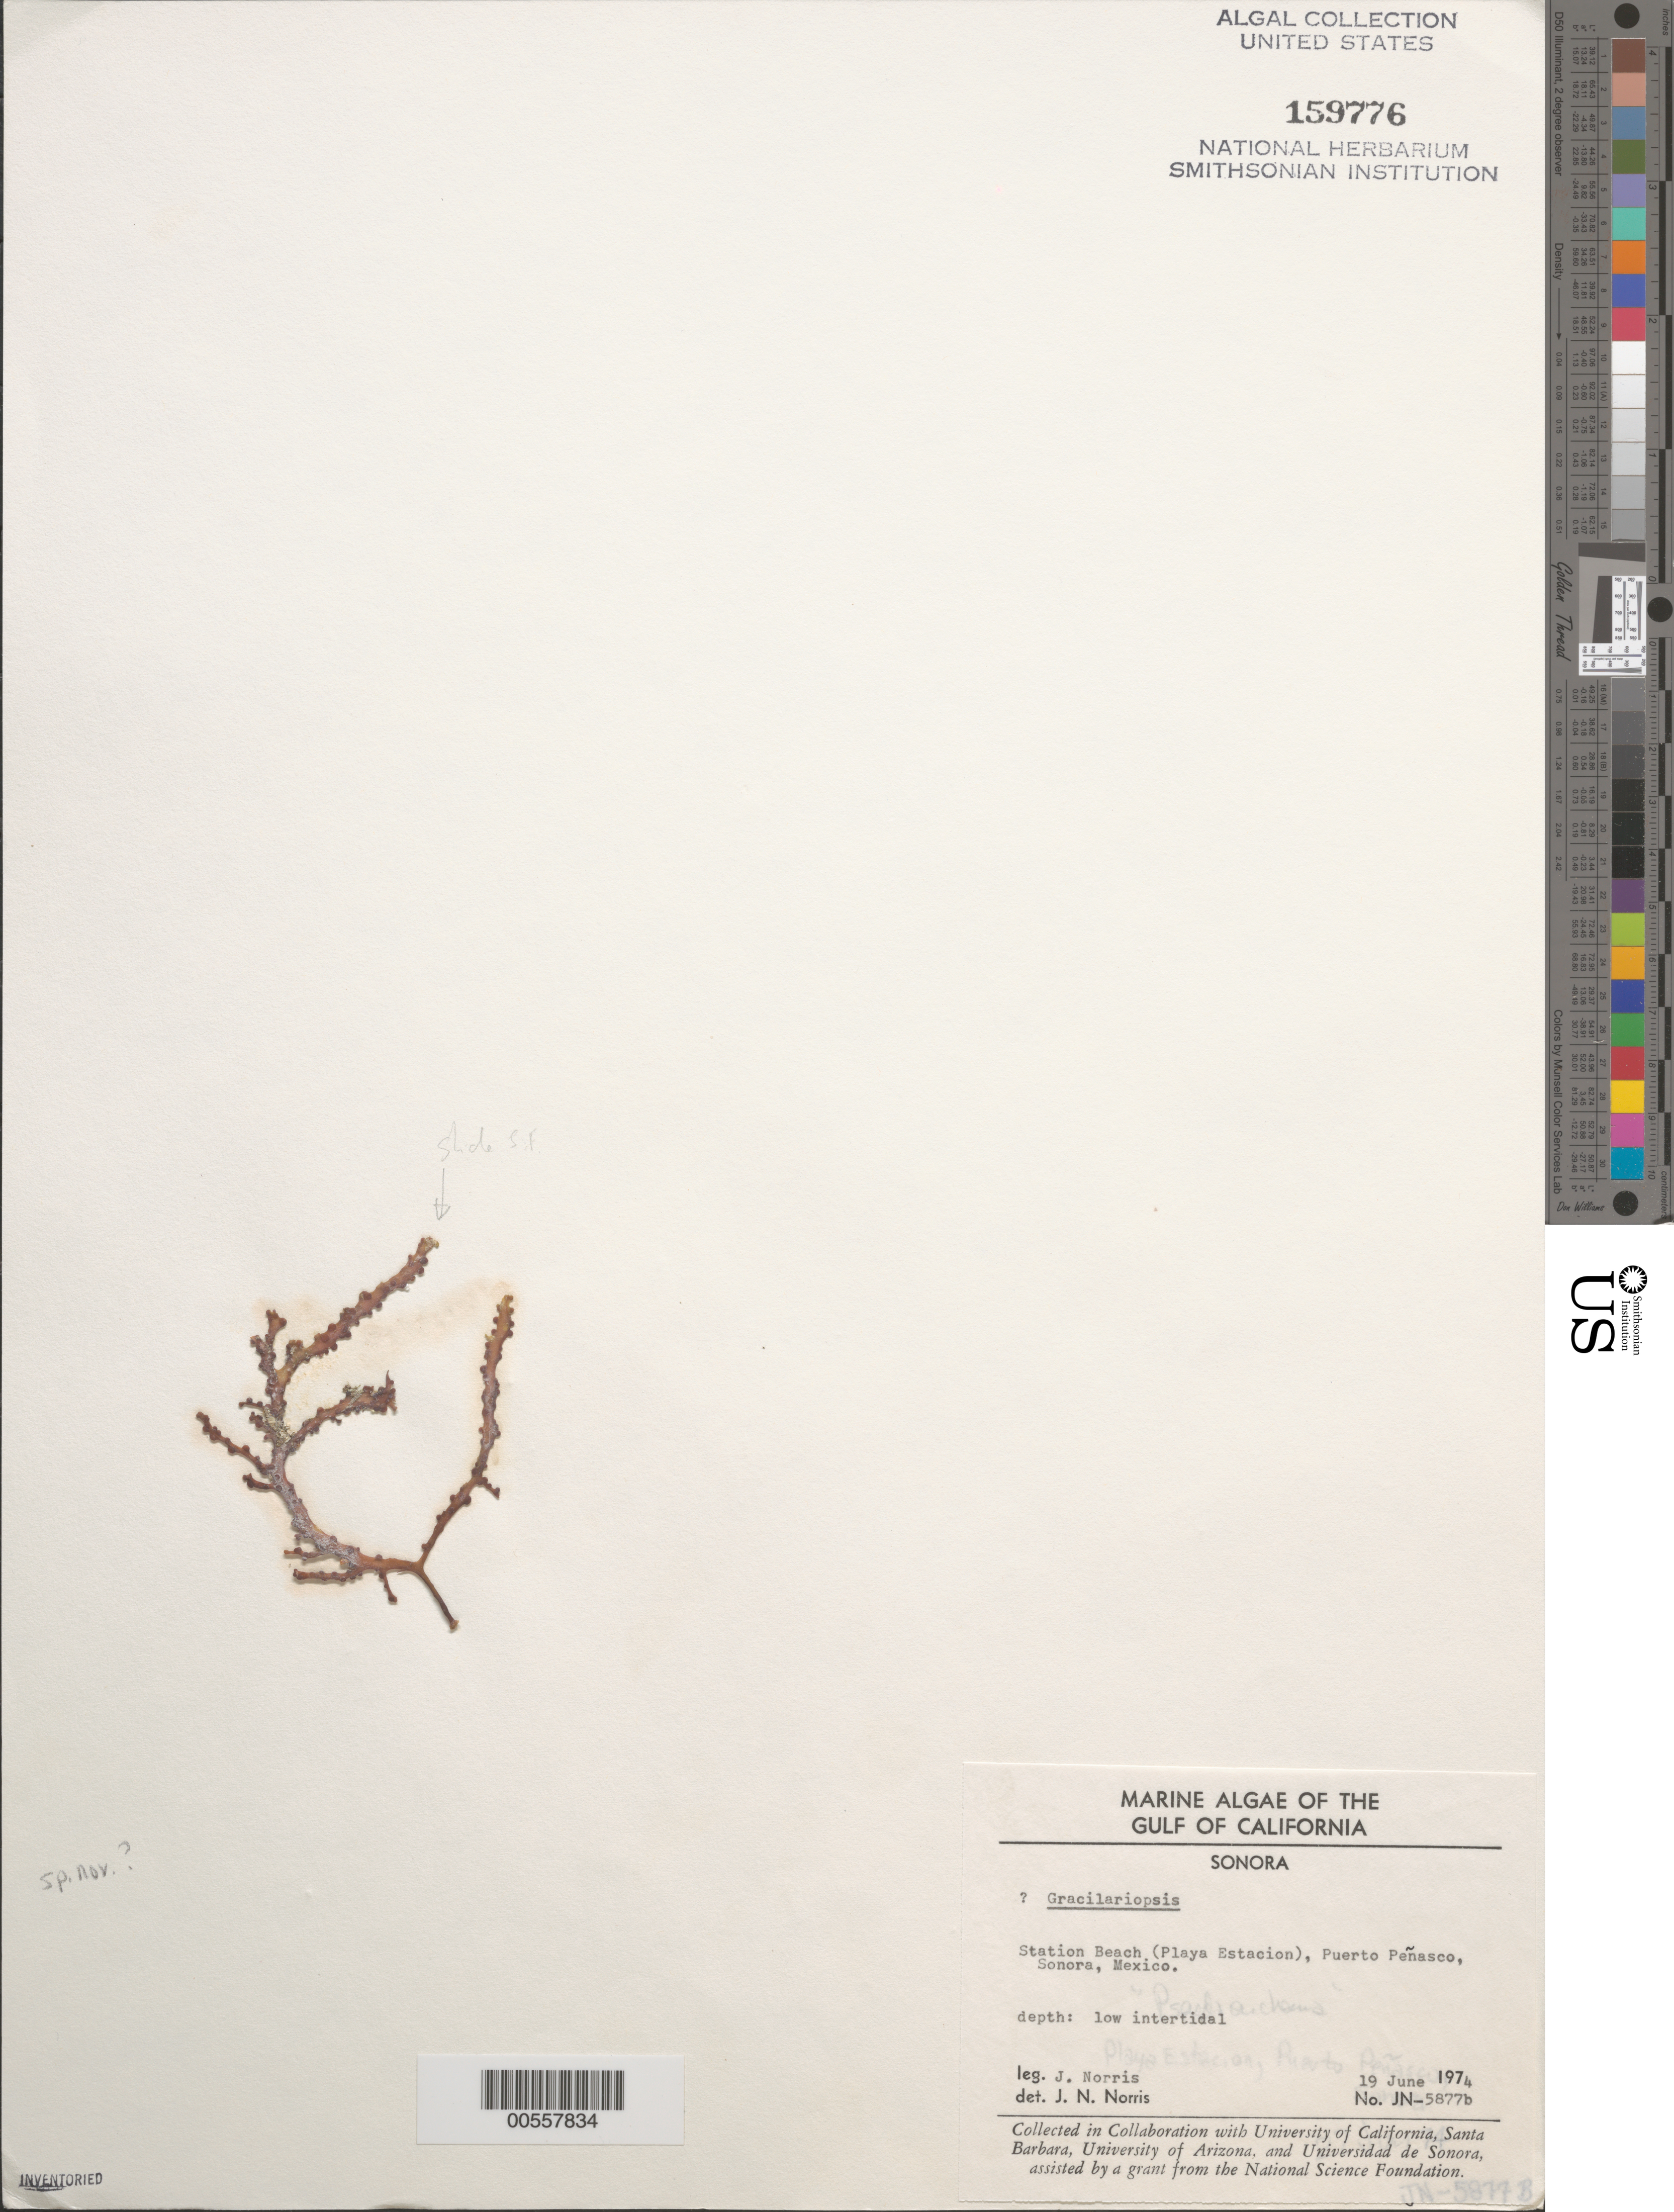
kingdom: Plantae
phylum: Rhodophyta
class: Florideophyceae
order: Gracilariales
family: Gracilariaceae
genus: Gracilariopsis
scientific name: Gracilariopsis sp.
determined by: Norris, James N.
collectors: J. N. Norris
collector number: JN-5877b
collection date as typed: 19 Jun 1974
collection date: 1974-06-19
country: Mexico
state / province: Sonora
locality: Playa Estacion, Puerto Penasco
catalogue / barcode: US 159776